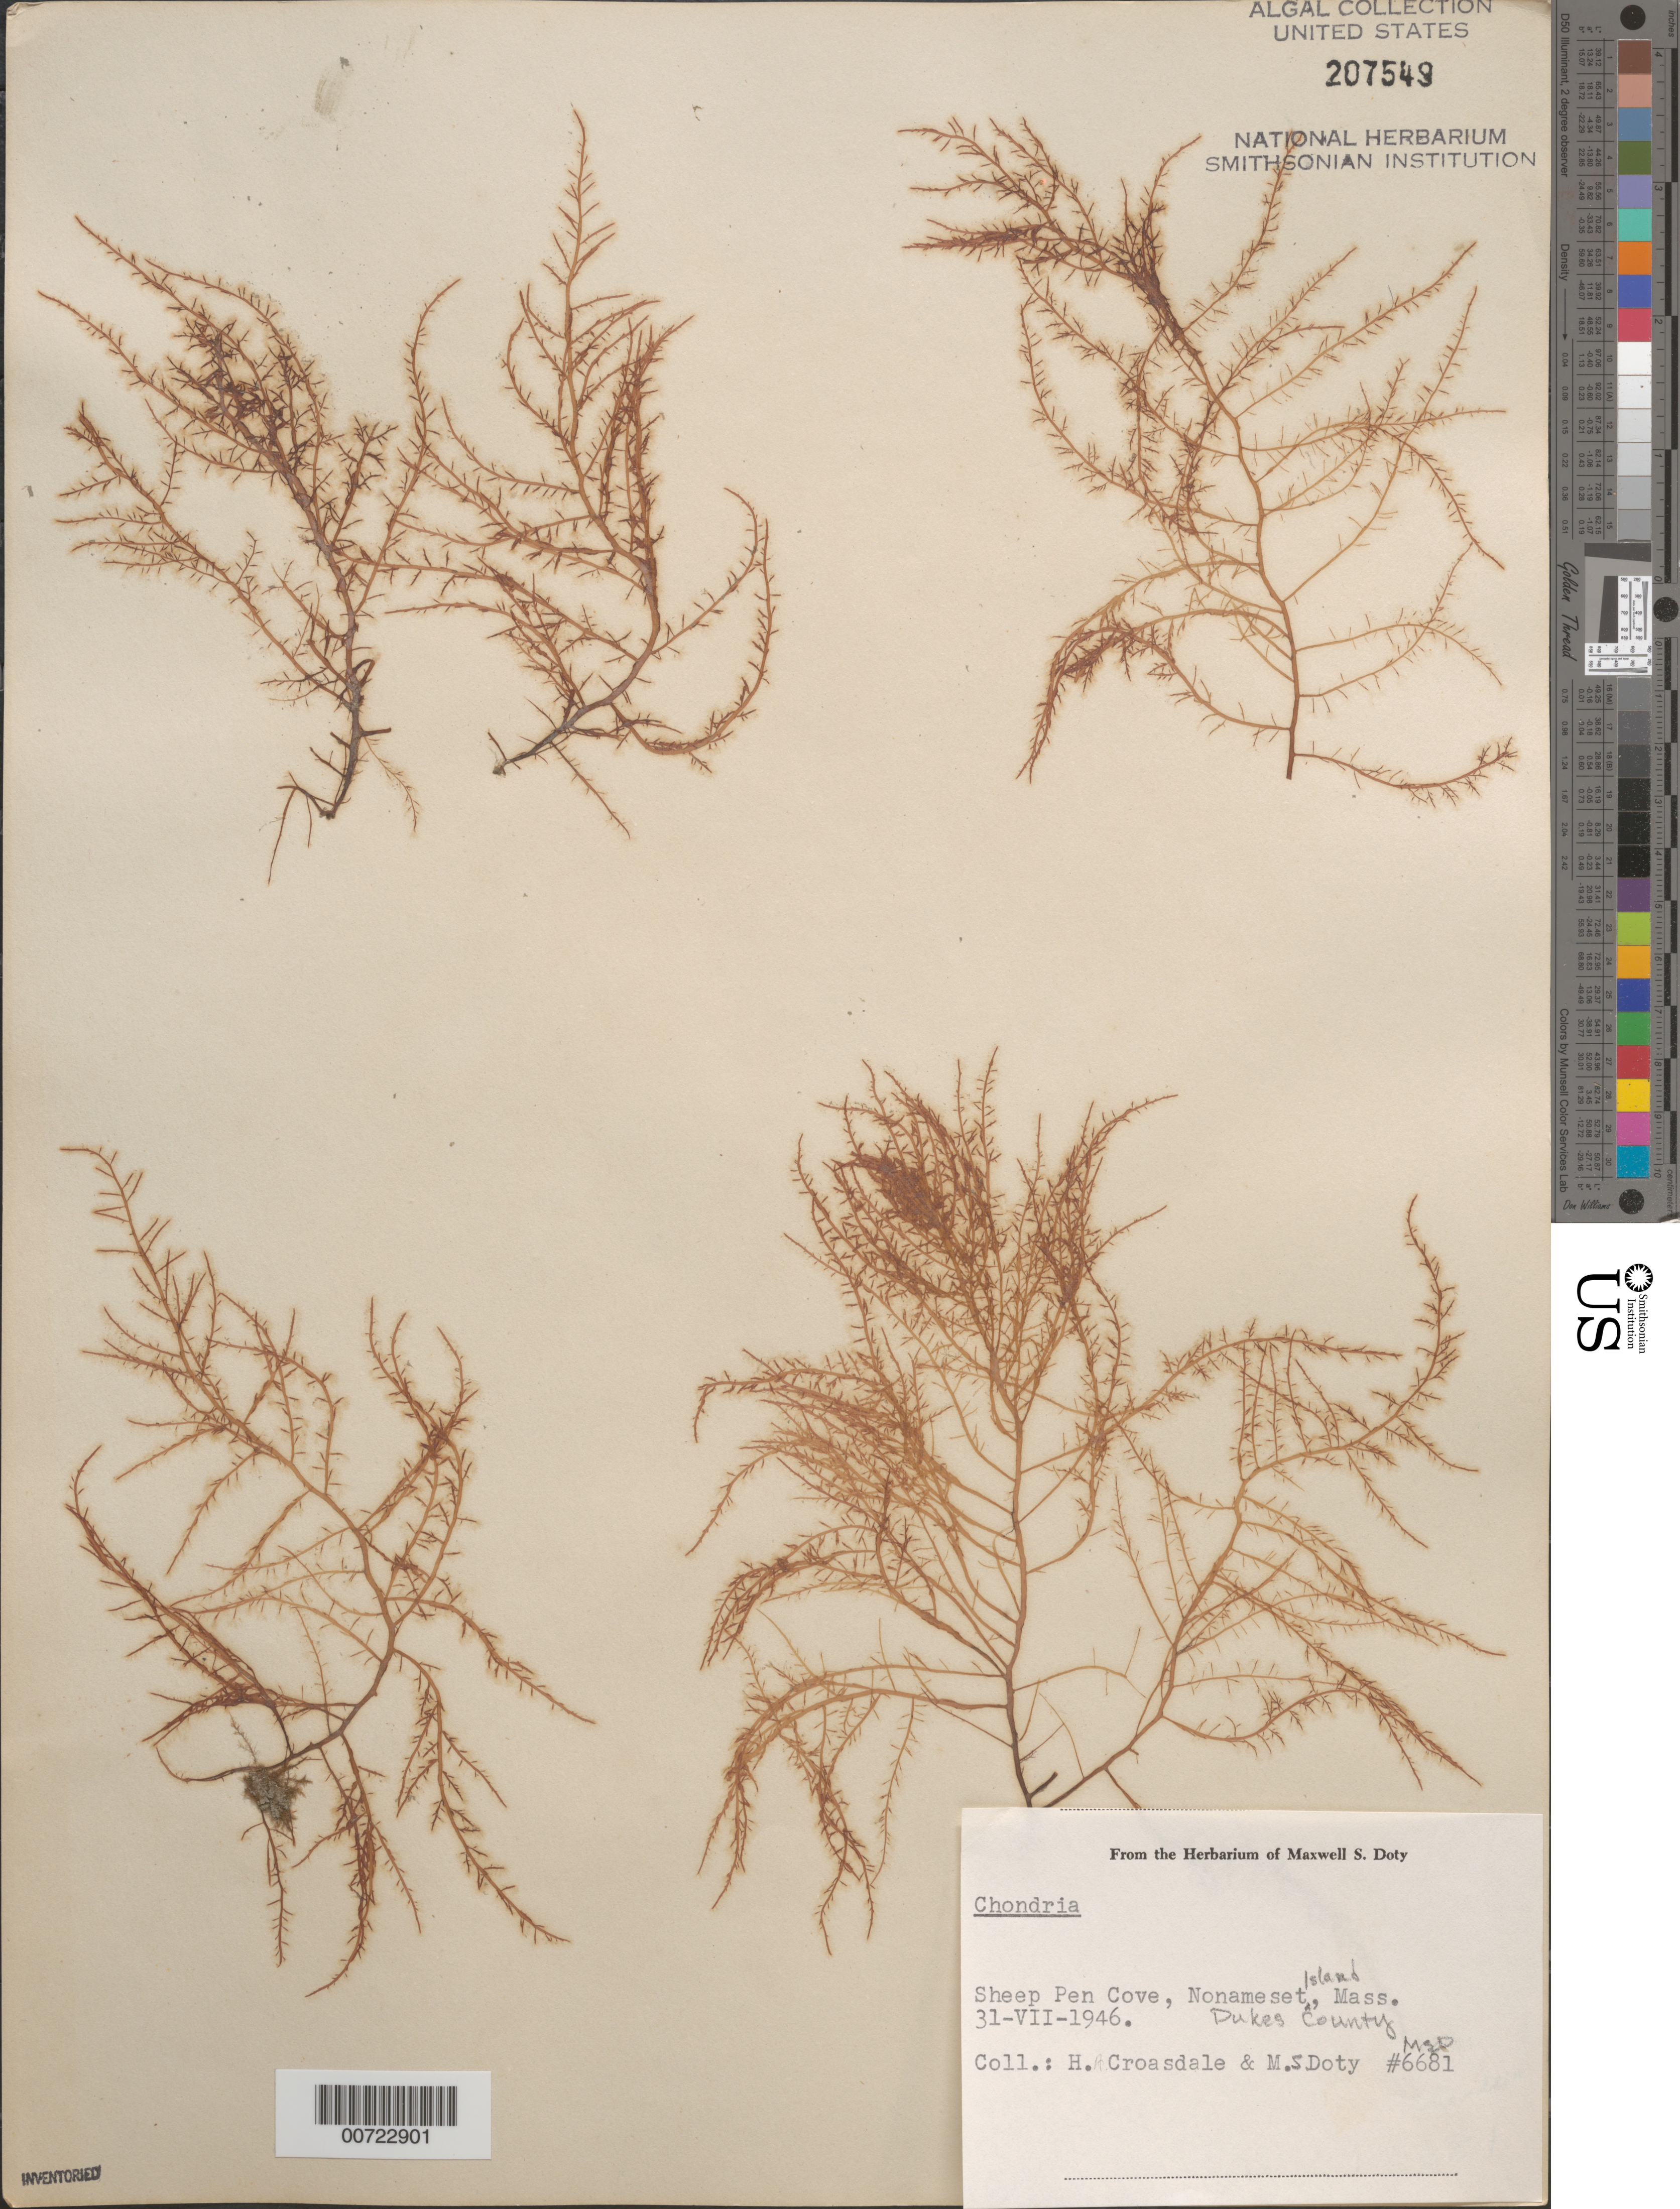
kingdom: Plantae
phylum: Rhodophyta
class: Florideophyceae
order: Ceramiales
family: Rhodomelaceae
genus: Chondria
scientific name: Chondria sp.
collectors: H. T. Croasdale & M. S. Doty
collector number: MSD 6681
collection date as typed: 31 Jul 1946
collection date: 1946-07-31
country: United States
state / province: Massachusetts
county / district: Dukes County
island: Nonamesset Island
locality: Sheep Pen Cove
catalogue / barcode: US 207549